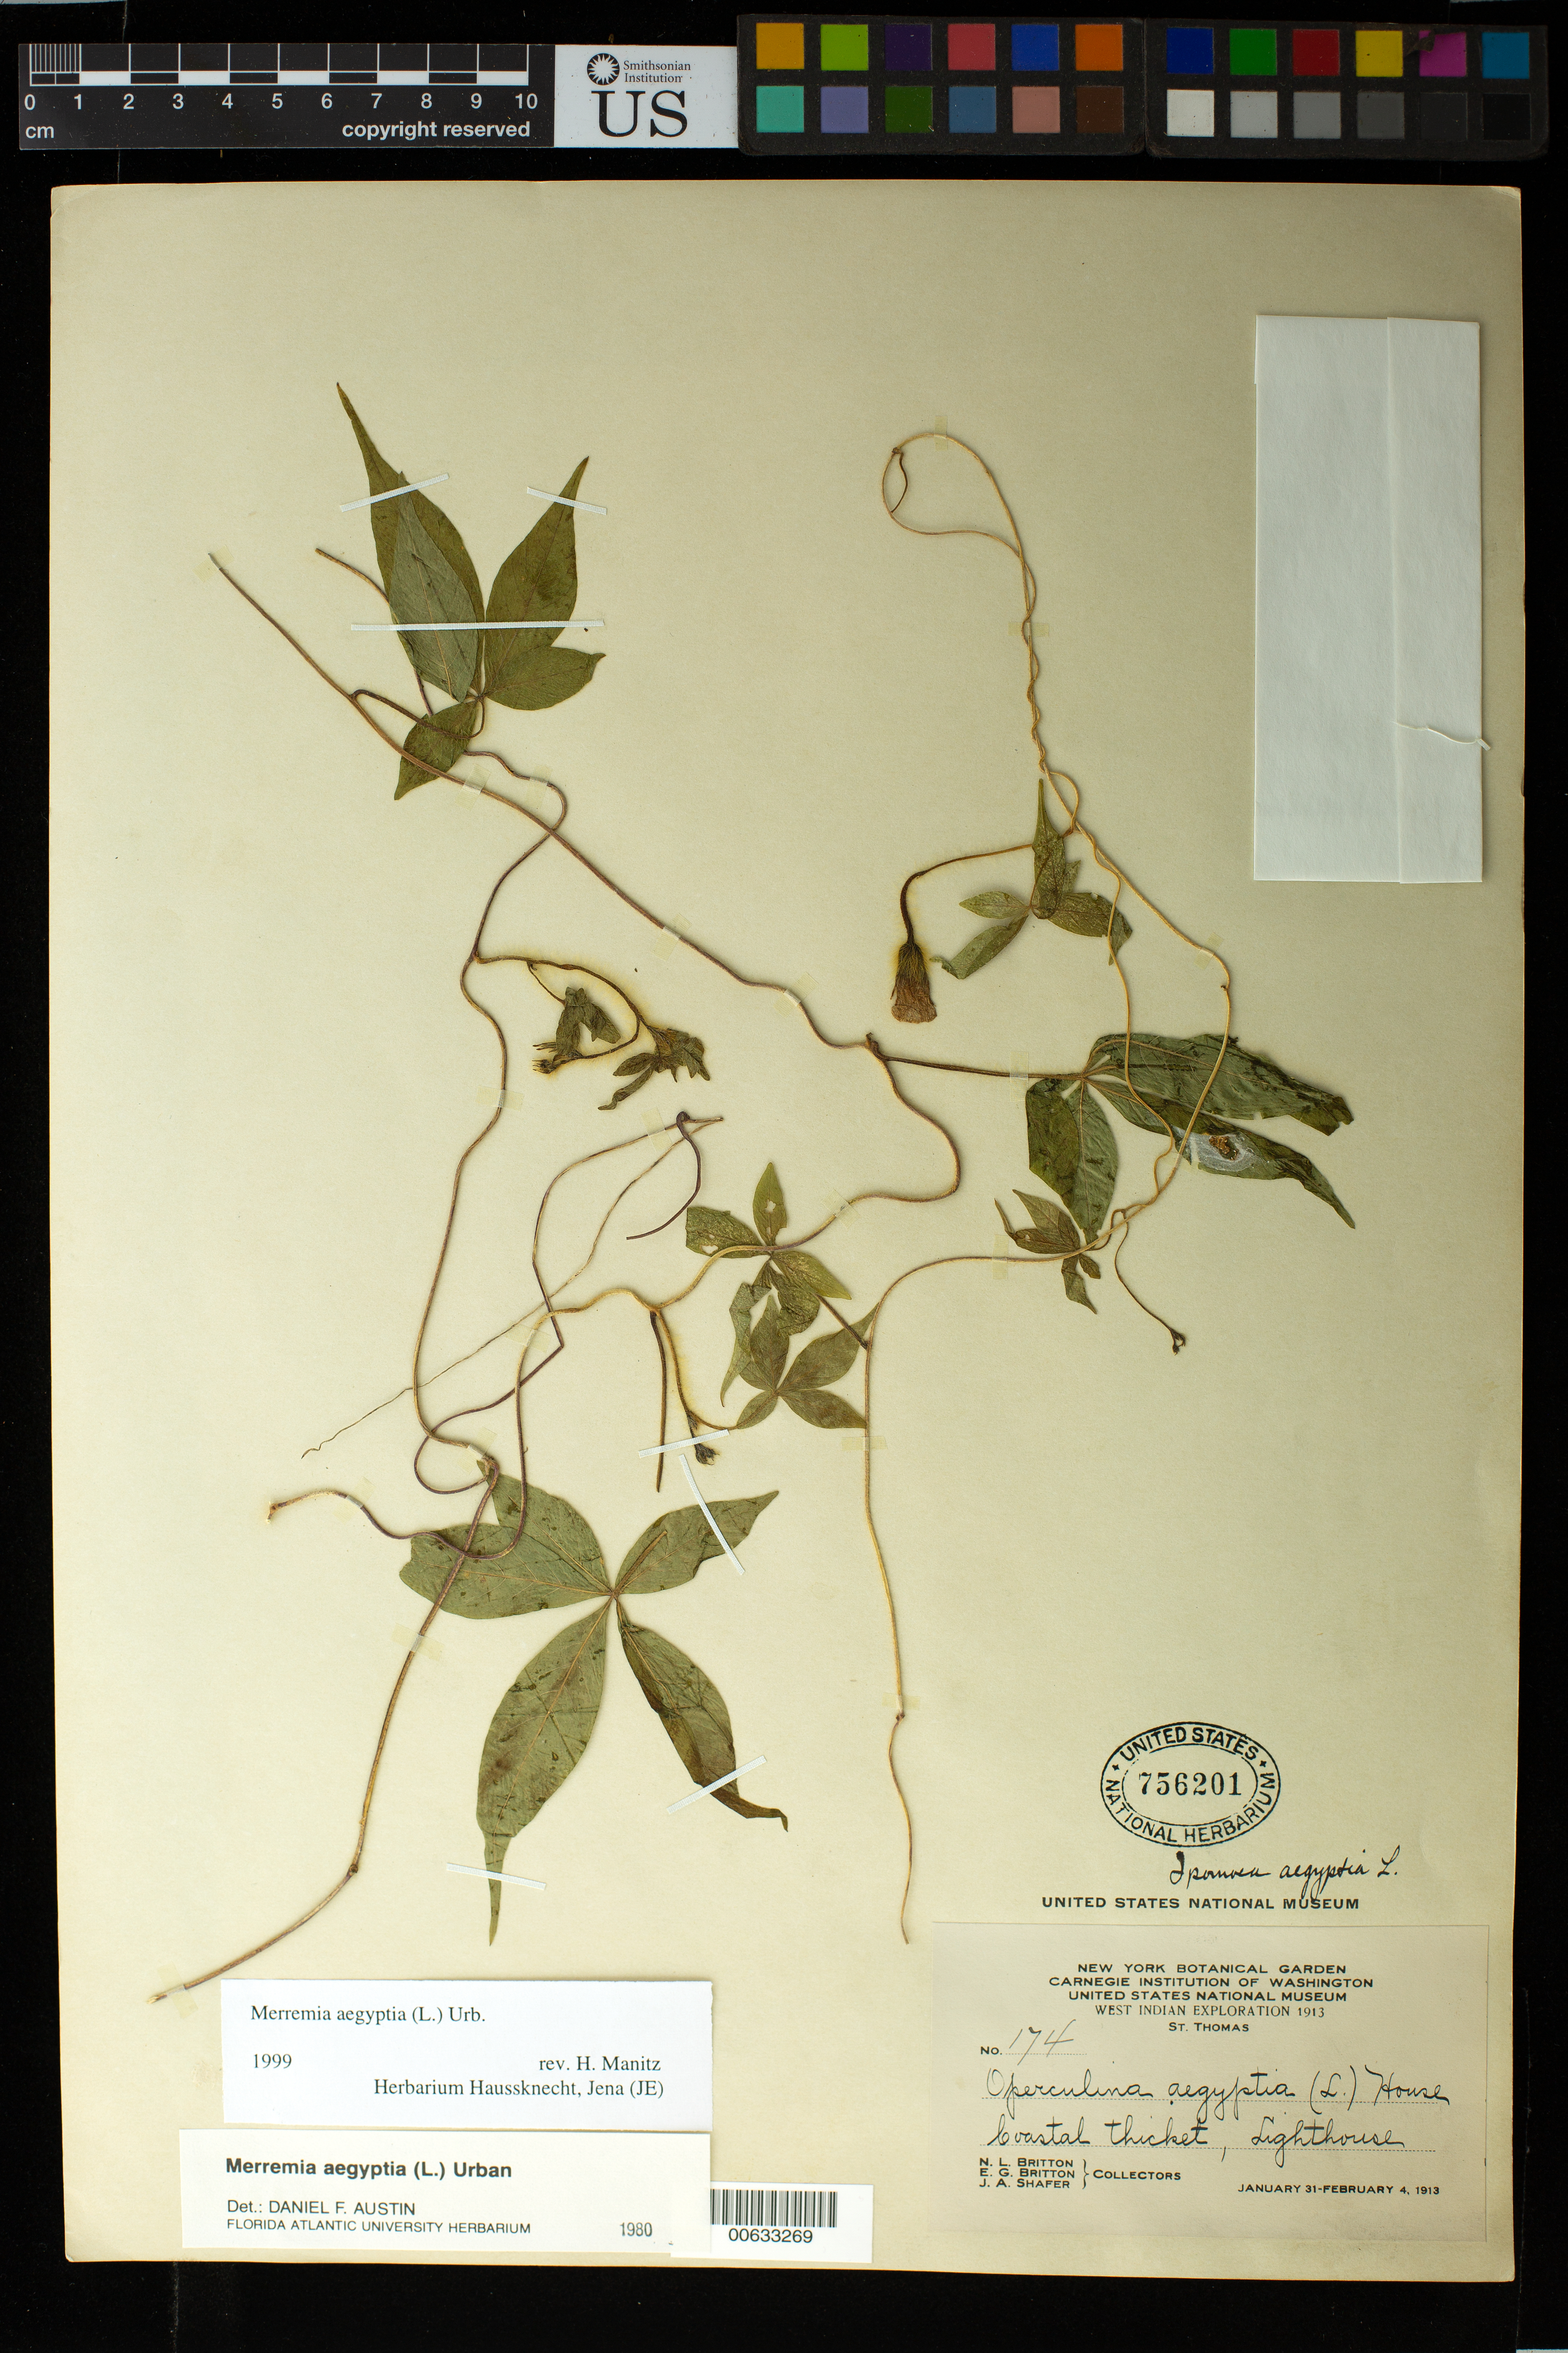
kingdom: Plantae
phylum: Tracheophyta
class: Magnoliopsida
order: Solanales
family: Convolvulaceae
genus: Distimake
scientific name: Distimake aegyptius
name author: (L.) A. R. Simões & Staples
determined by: Strong, Mark T., (BOT), Smithsonian Institution - National Museum of Natural History (UNITED STATES)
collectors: N. Britton, E. G. Britton & J. A. Shafer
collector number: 174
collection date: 1913-01-31/1913-02-04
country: U.S. Virgin Islands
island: St. Thomas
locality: St. Thomas, Lighthouse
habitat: Coastal thicket.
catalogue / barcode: US 756201